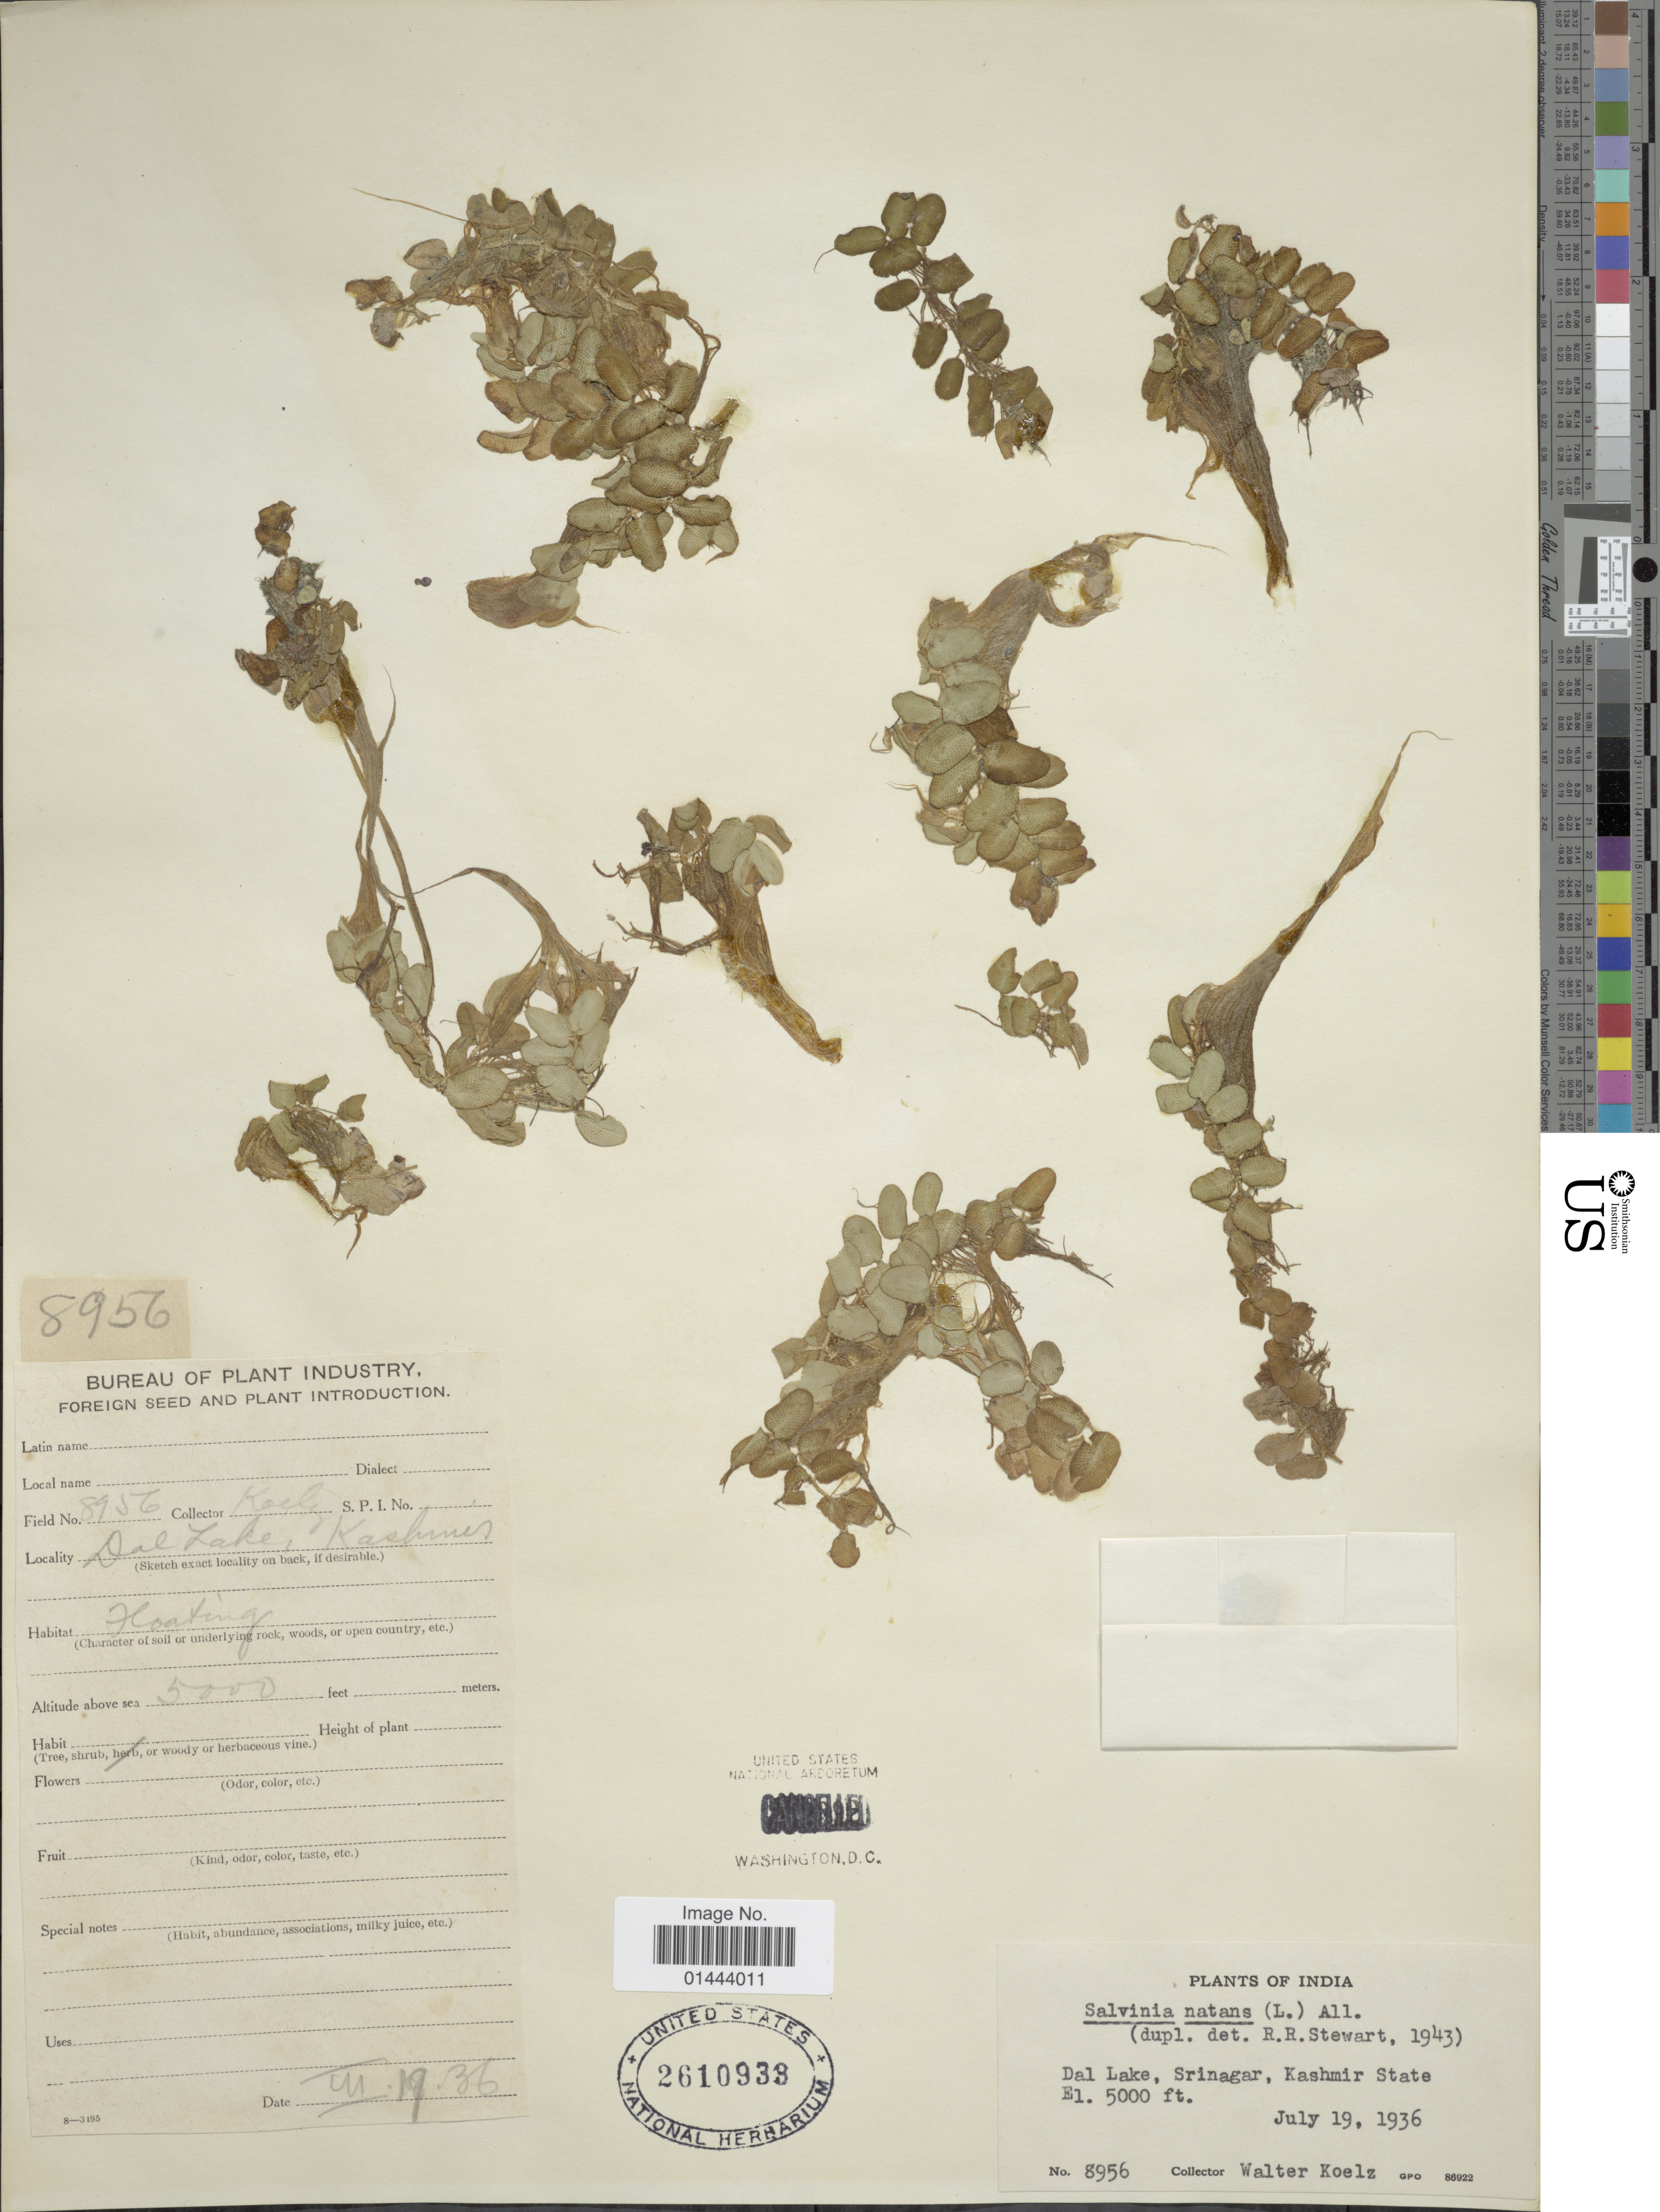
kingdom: Plantae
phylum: Tracheophyta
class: Polypodiopsida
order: Salviniales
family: Salviniaceae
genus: Salvinia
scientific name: Salvinia natans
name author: (L.) All.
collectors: W. N. Koelz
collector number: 8956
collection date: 1936-07-19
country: India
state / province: Jammu and Kashmir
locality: Dal Lake, Srinager, Kashmir State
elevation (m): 1524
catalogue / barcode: US 2610933